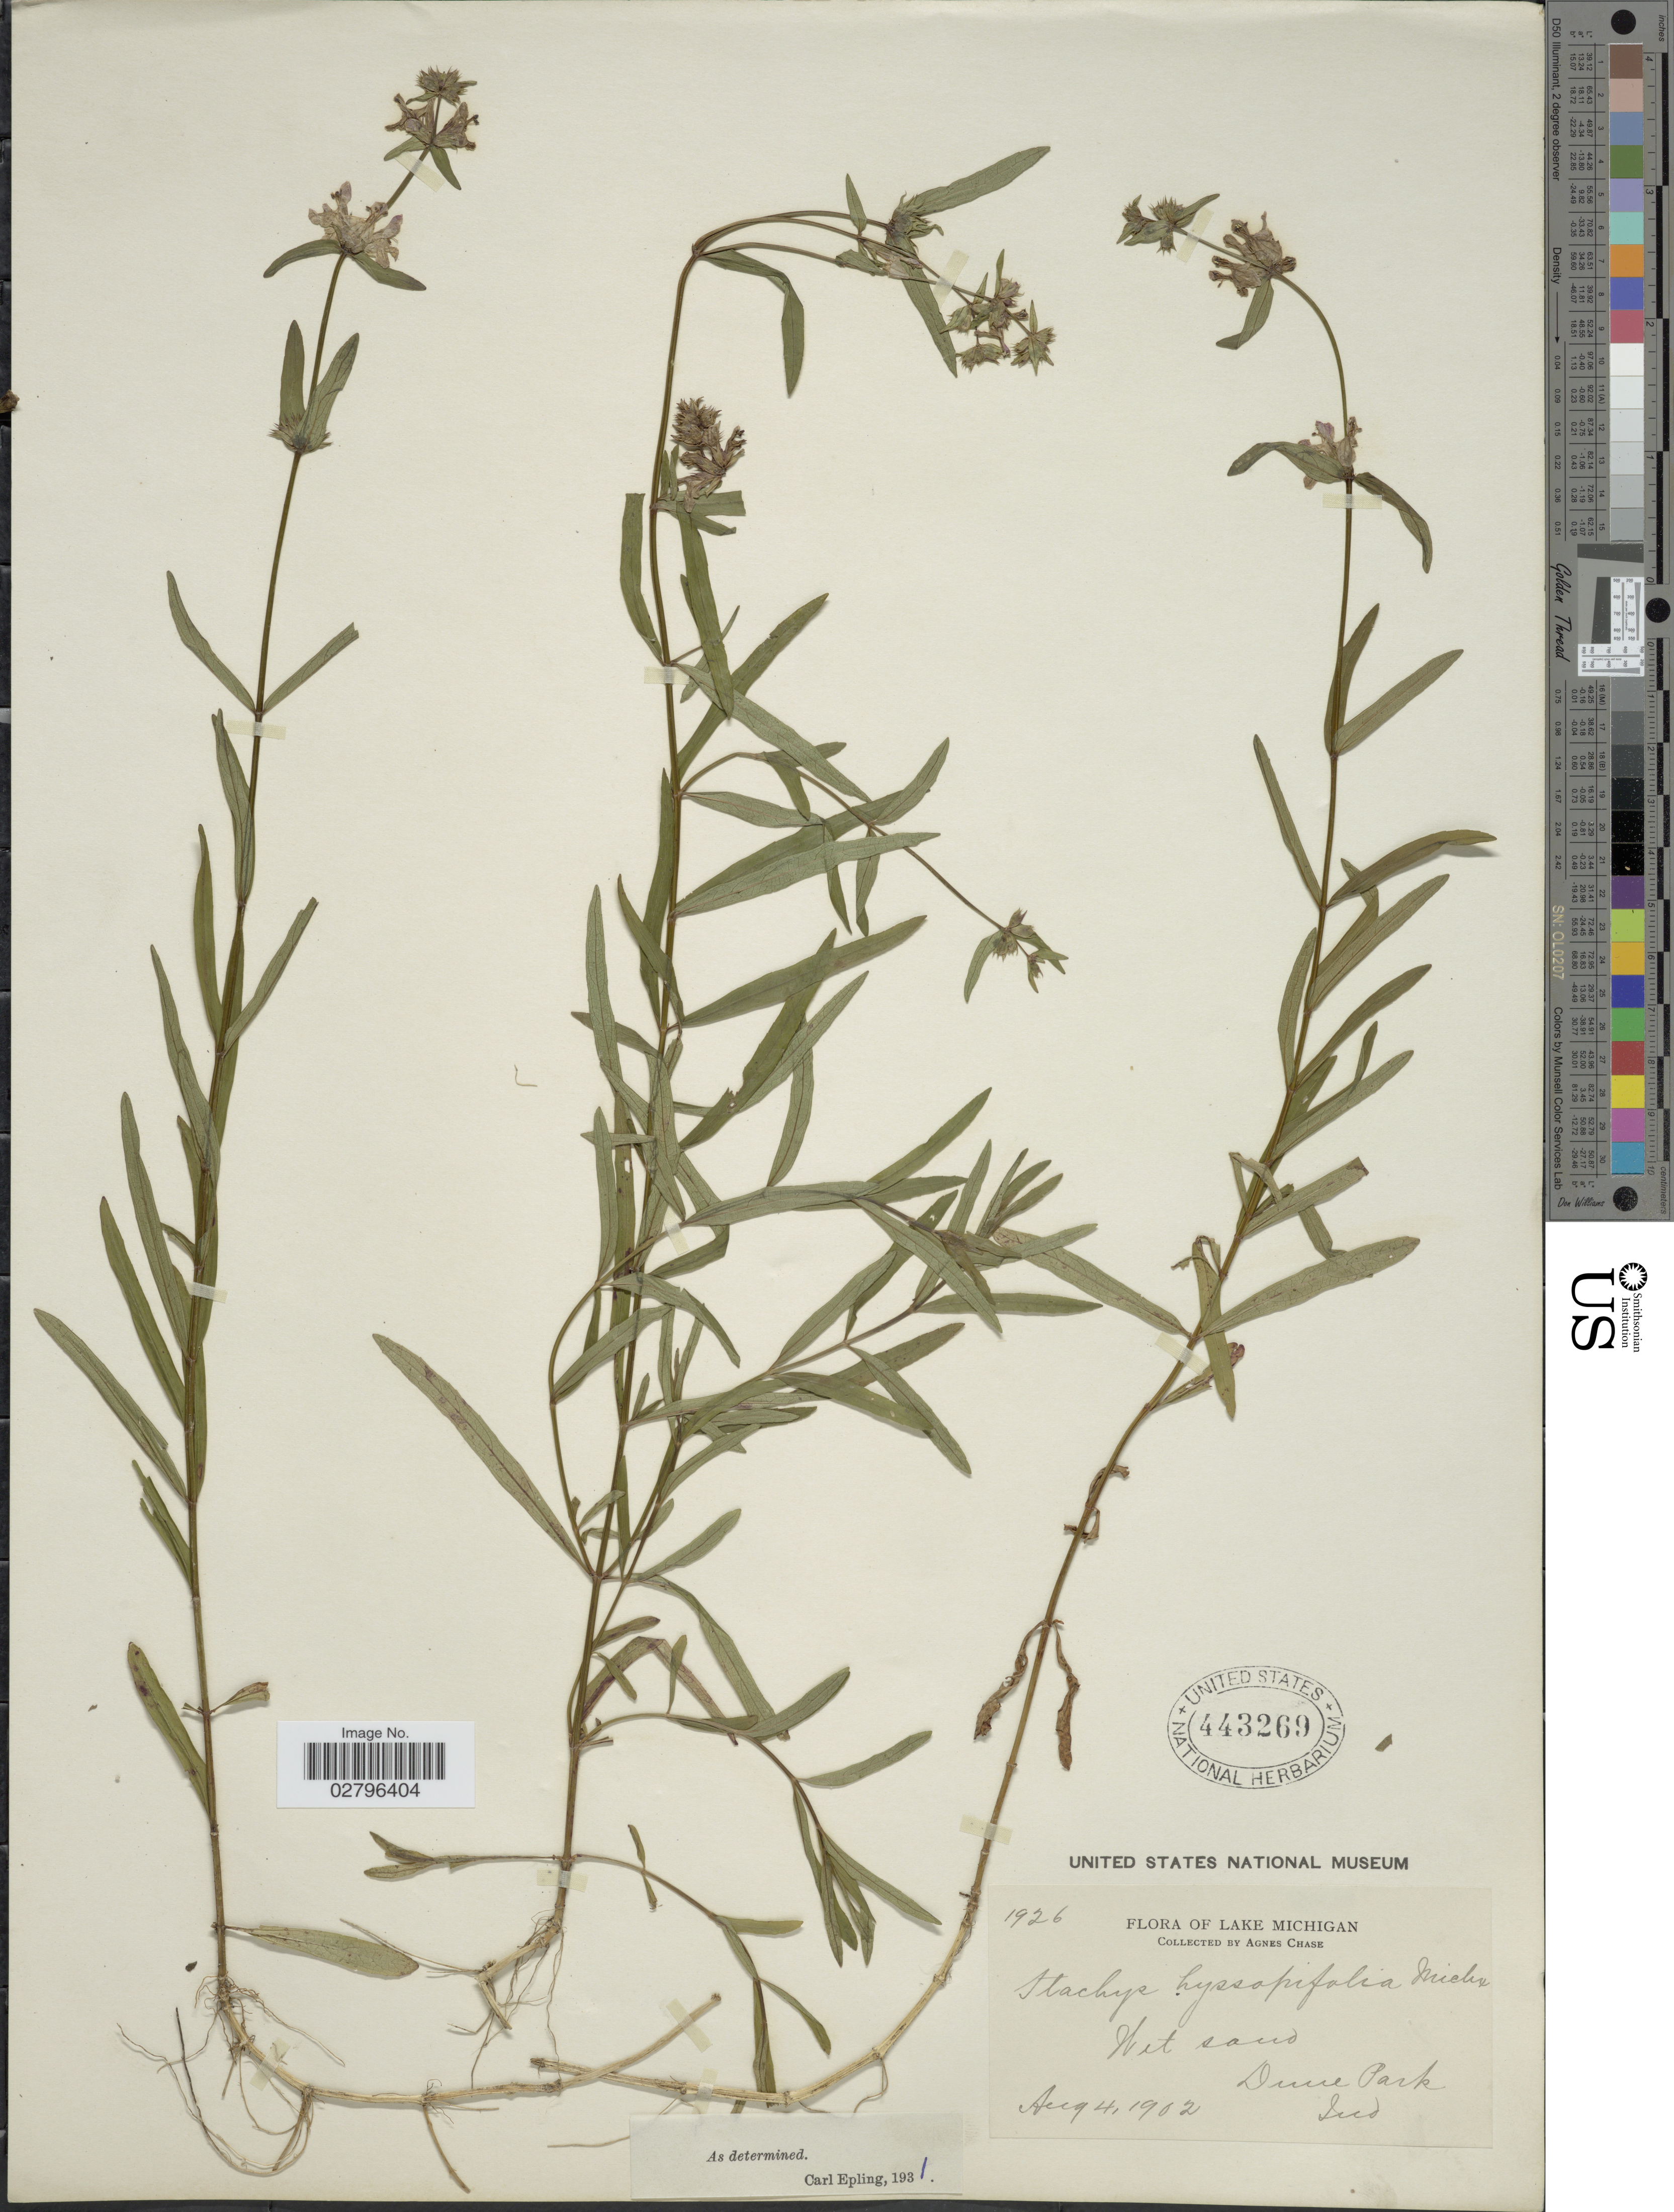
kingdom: Plantae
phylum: Tracheophyta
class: Magnoliopsida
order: Lamiales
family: Lamiaceae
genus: Stachys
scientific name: Stachys hyssopifolia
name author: Michx.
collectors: A. Chase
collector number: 1926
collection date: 1902-08-04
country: United States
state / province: Indiana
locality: Lake Michigan. Dune Park.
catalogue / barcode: US 443269